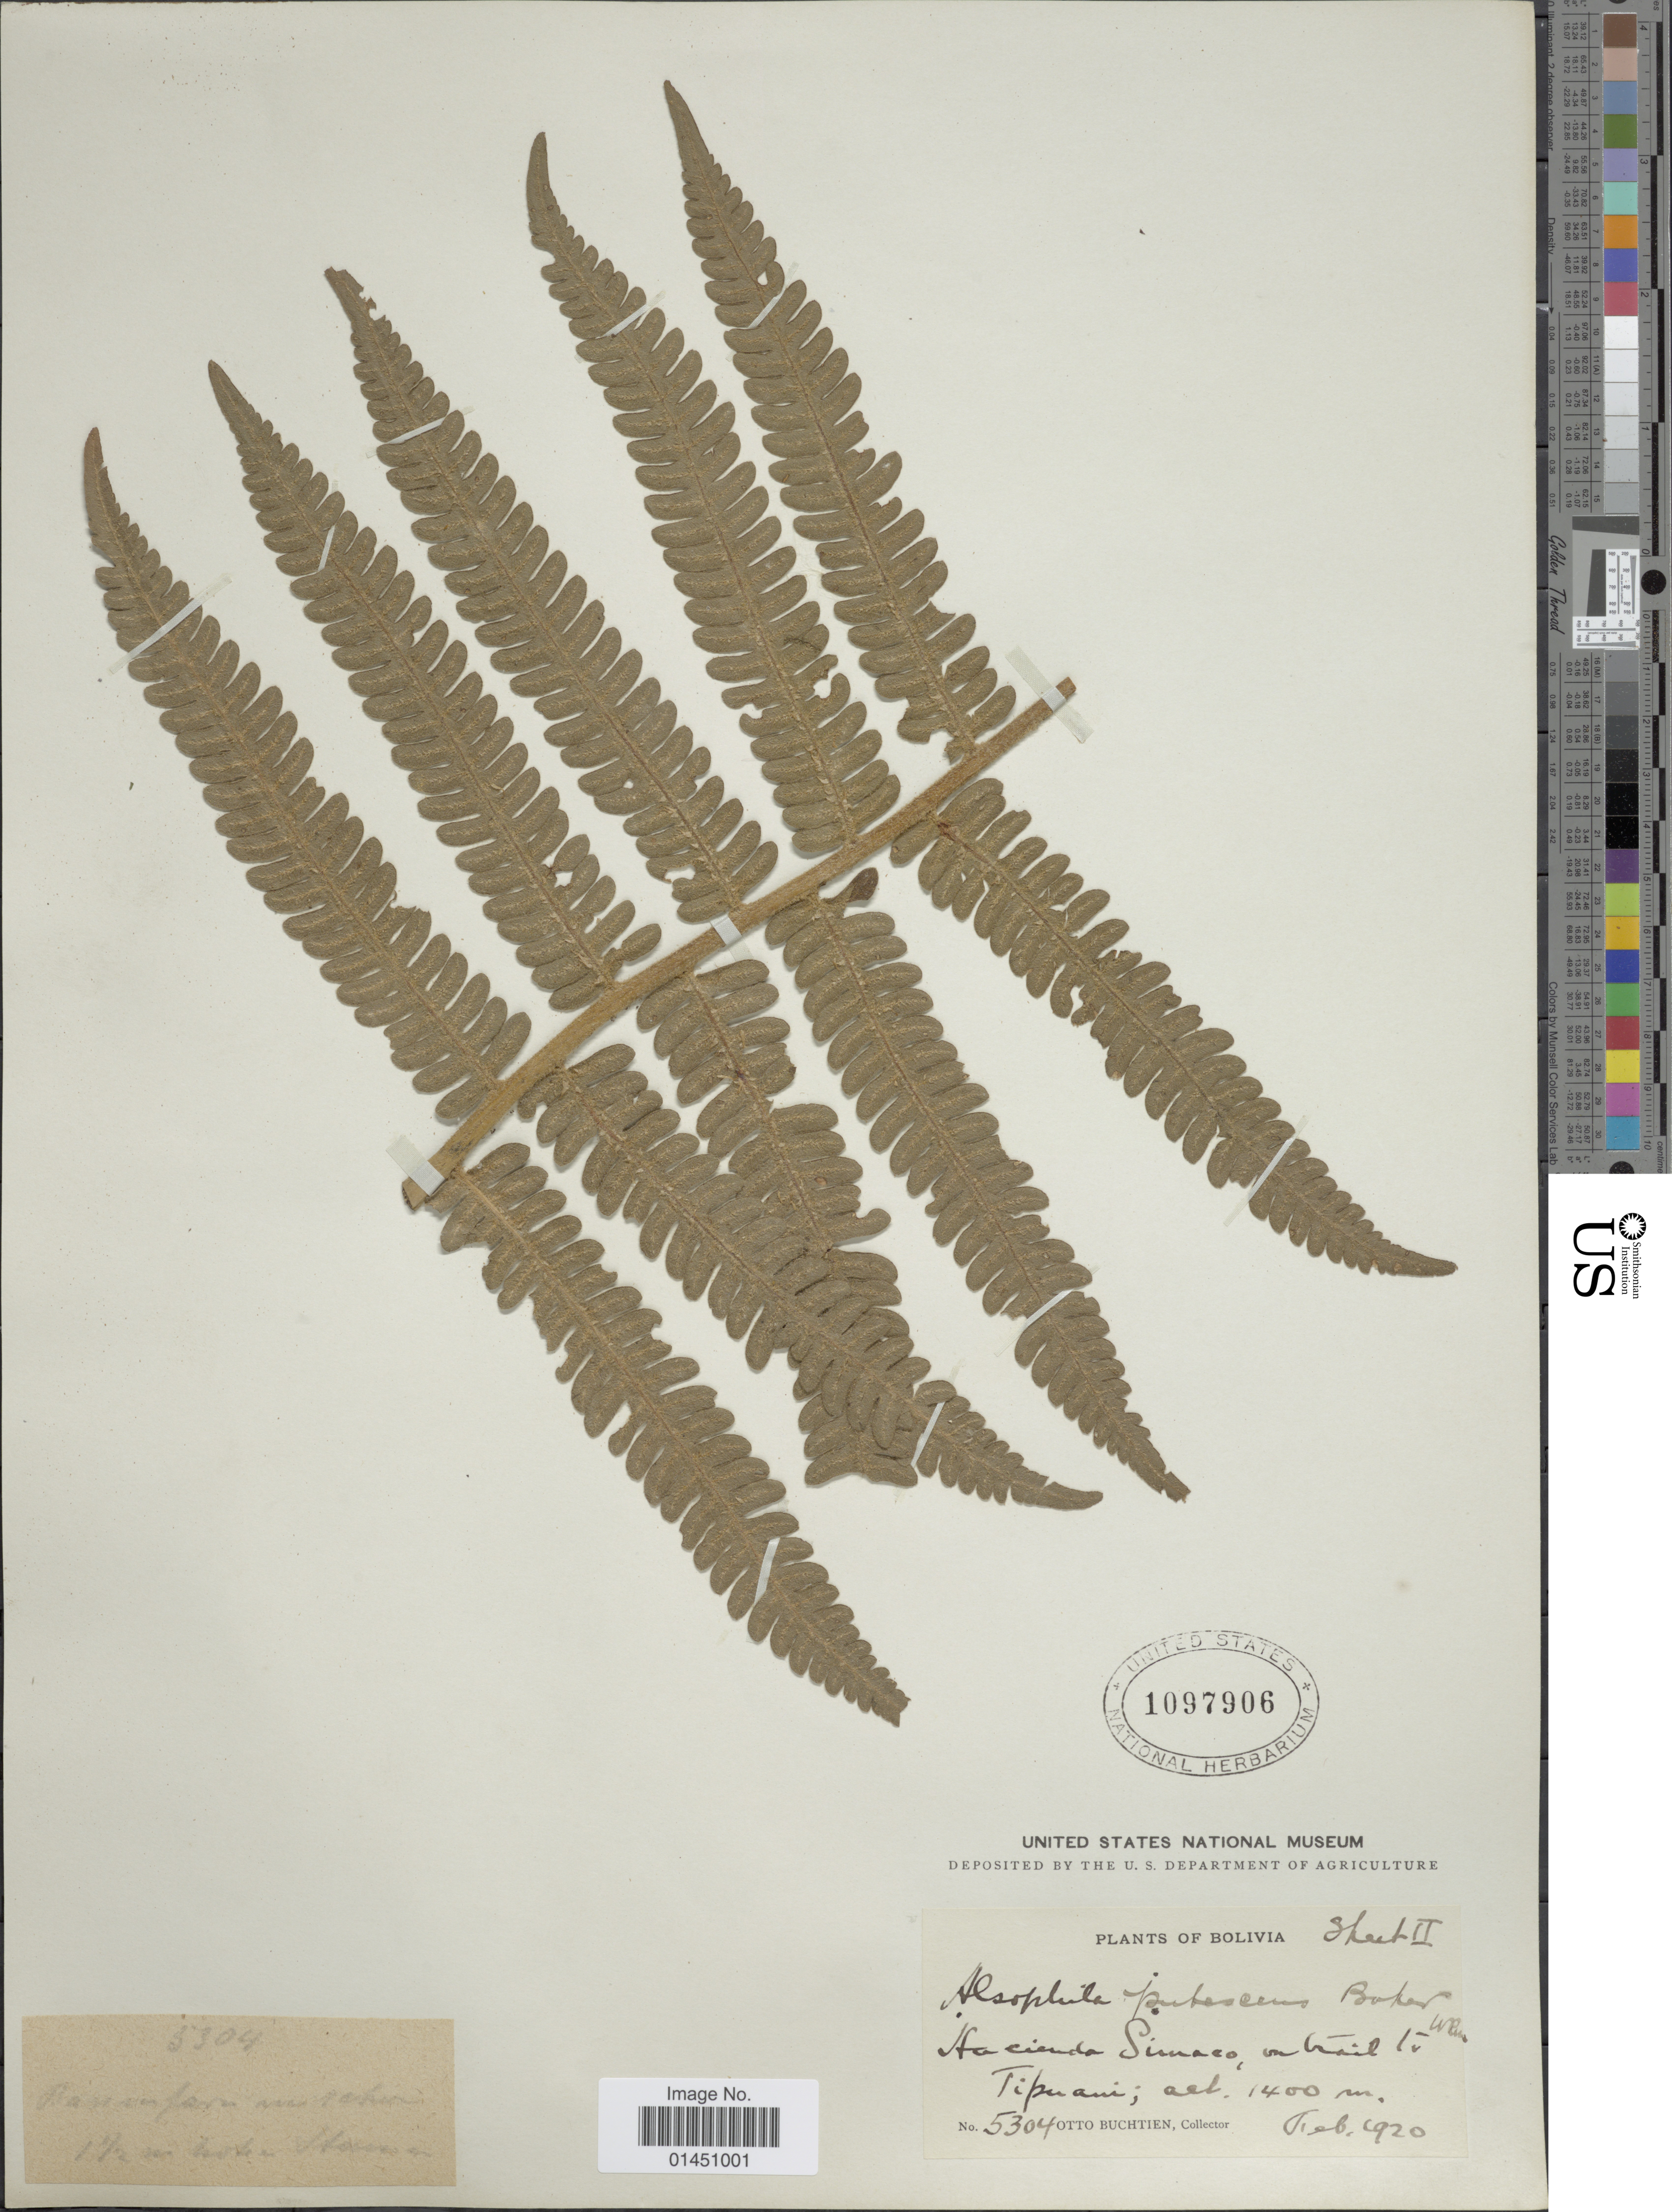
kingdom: Plantae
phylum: Tracheophyta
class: Polypodiopsida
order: Cyatheales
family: Cyatheaceae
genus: Cyathea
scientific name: Cyathea bipinnatifida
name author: (Baker) Domin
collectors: O. Buchtien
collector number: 5304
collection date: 1920-02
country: Bolivia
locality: Hacienda Simaco, on trail to Tipuani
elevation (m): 1400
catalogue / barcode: US 1097906